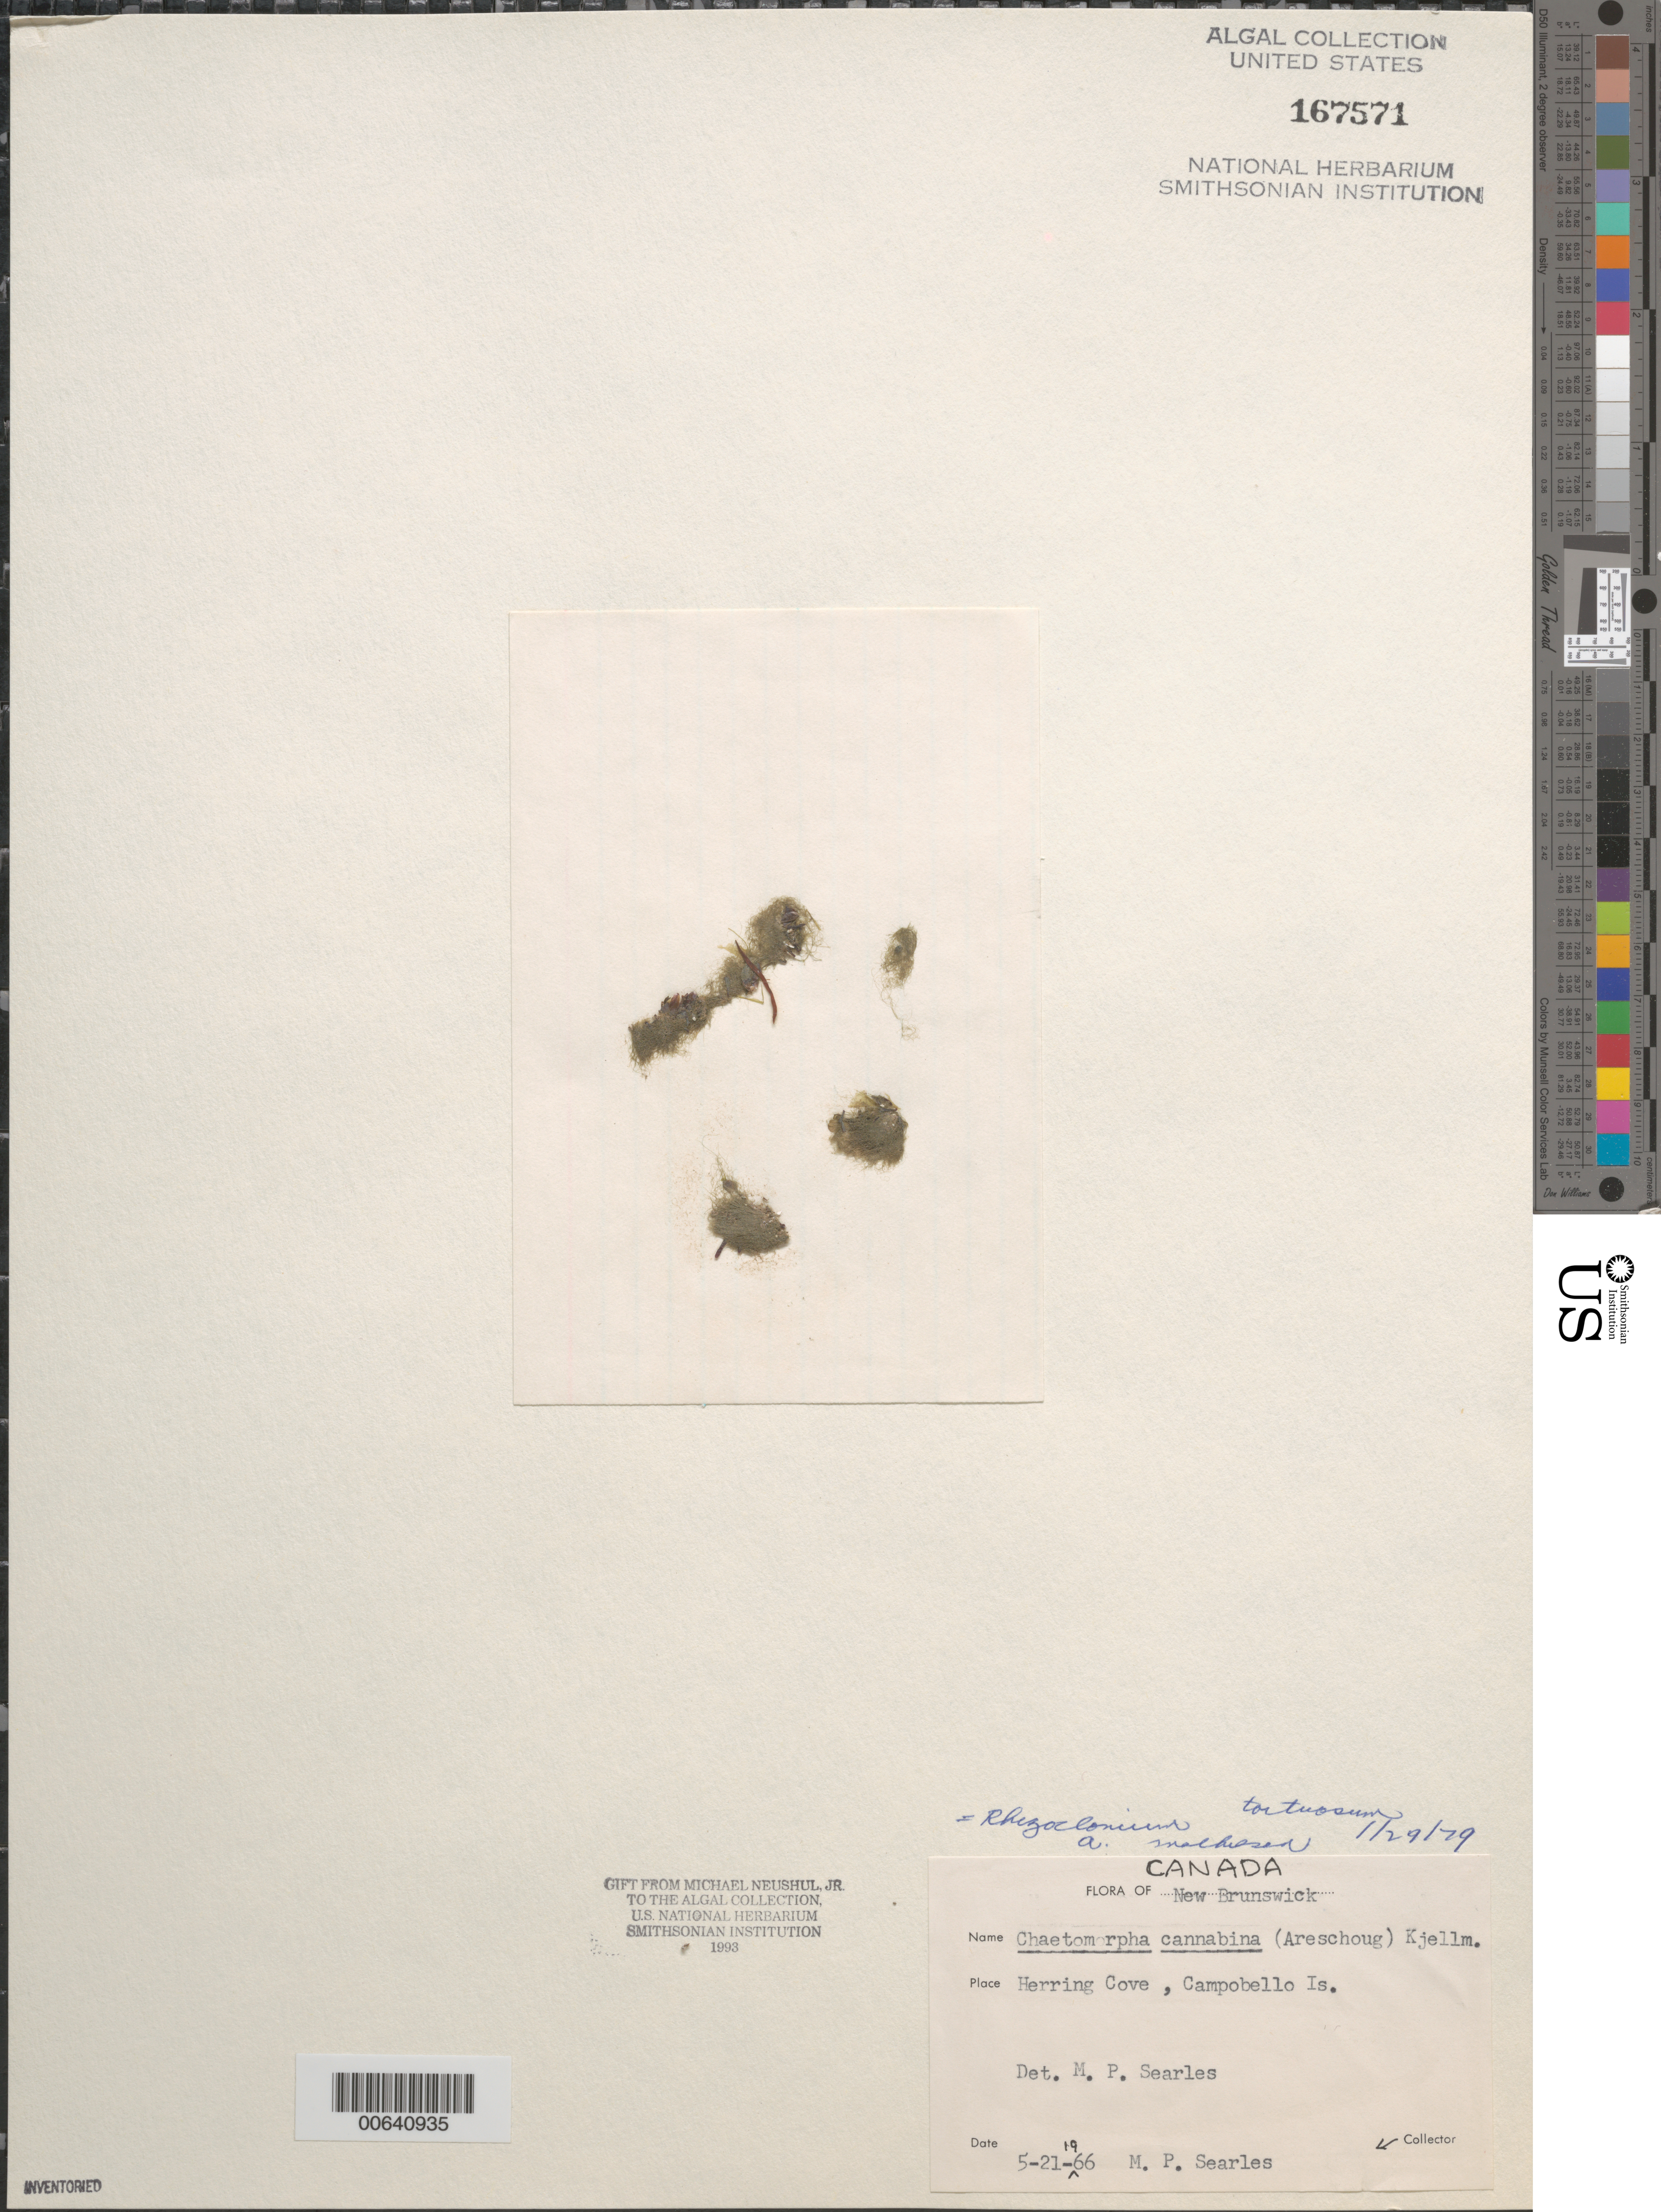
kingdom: Plantae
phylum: Chlorophyta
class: Ulvophyceae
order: Cladophorales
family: Cladophoraceae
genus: Chaetomorpha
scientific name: Chaetomorpha tortuosa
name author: (Dilwyn) Kütz.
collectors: M. Searles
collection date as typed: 21 May 1966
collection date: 1966-05-21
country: Canada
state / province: New Brunswick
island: Campobello Island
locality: Herring Cove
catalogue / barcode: US 167571